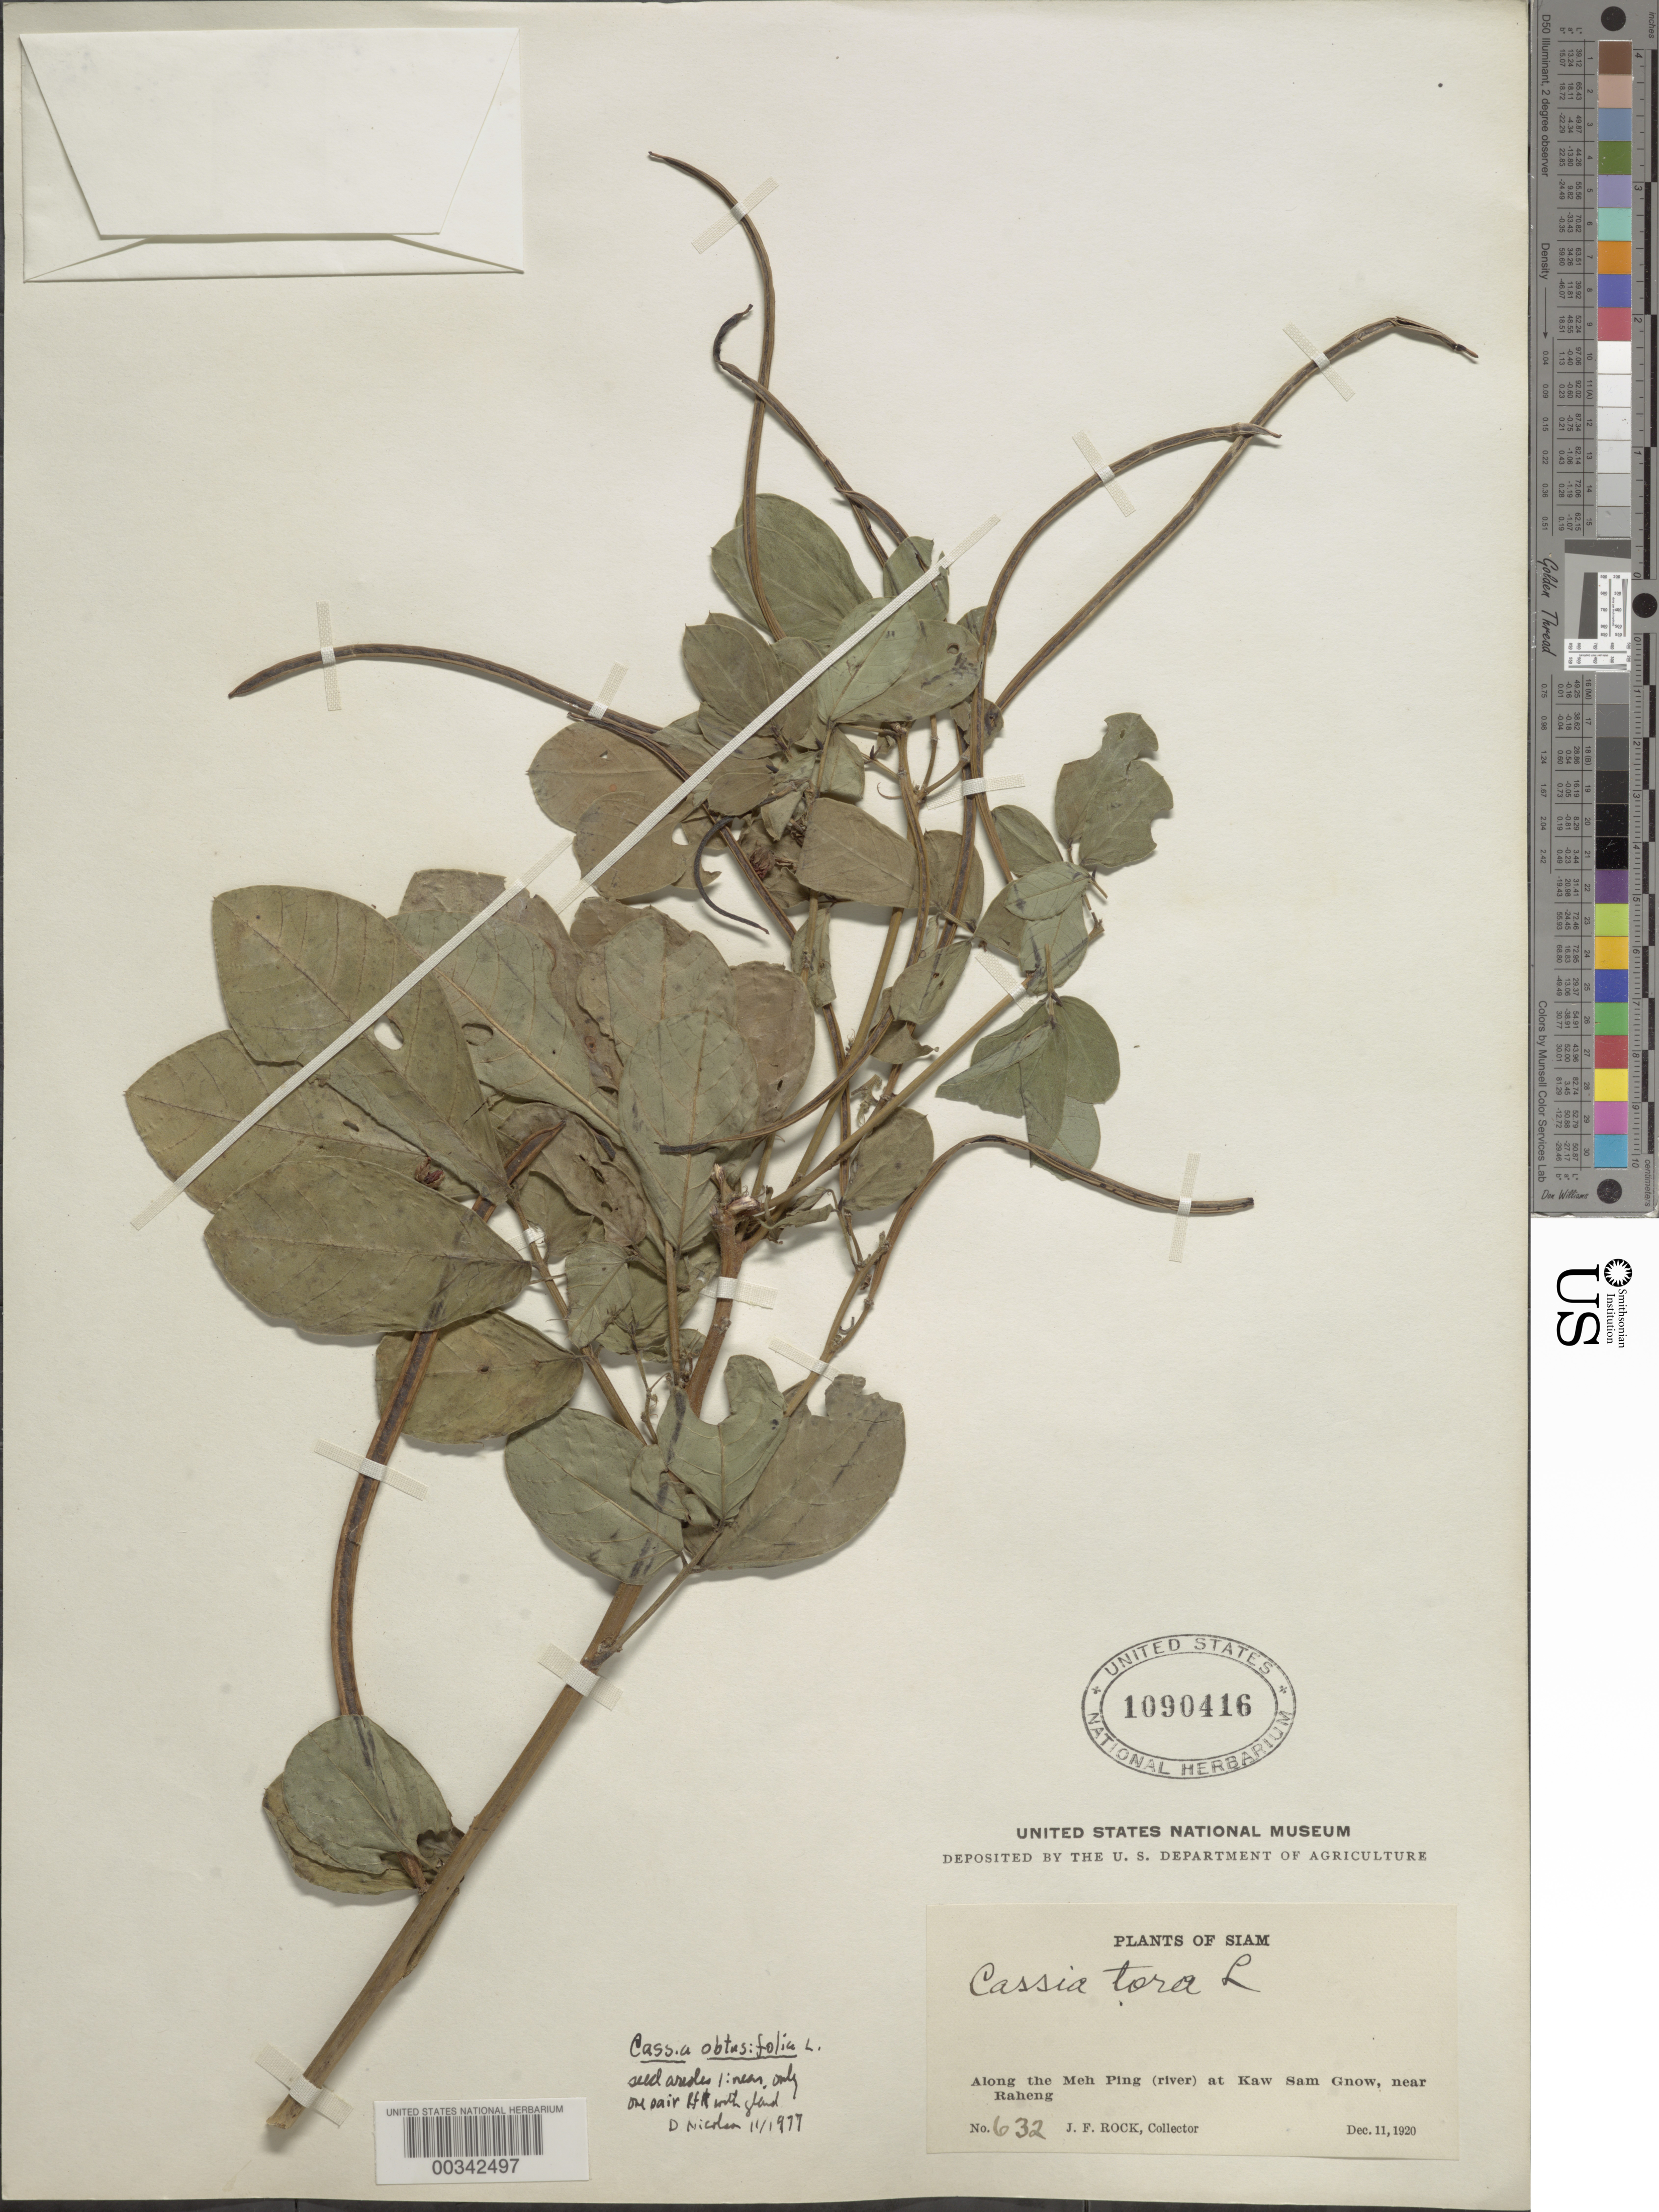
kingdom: Plantae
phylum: Tracheophyta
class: Magnoliopsida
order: Fabales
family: Fabaceae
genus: Senna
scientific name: Senna obtusifolia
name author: (L.) H.S. Irwin & Barneby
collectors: J. F. Rock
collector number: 632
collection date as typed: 11 Dec 1920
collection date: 1920-12-11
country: Thailand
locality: Along the meh ping river at kaw sam gnow, near raheng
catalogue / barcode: US 1090416